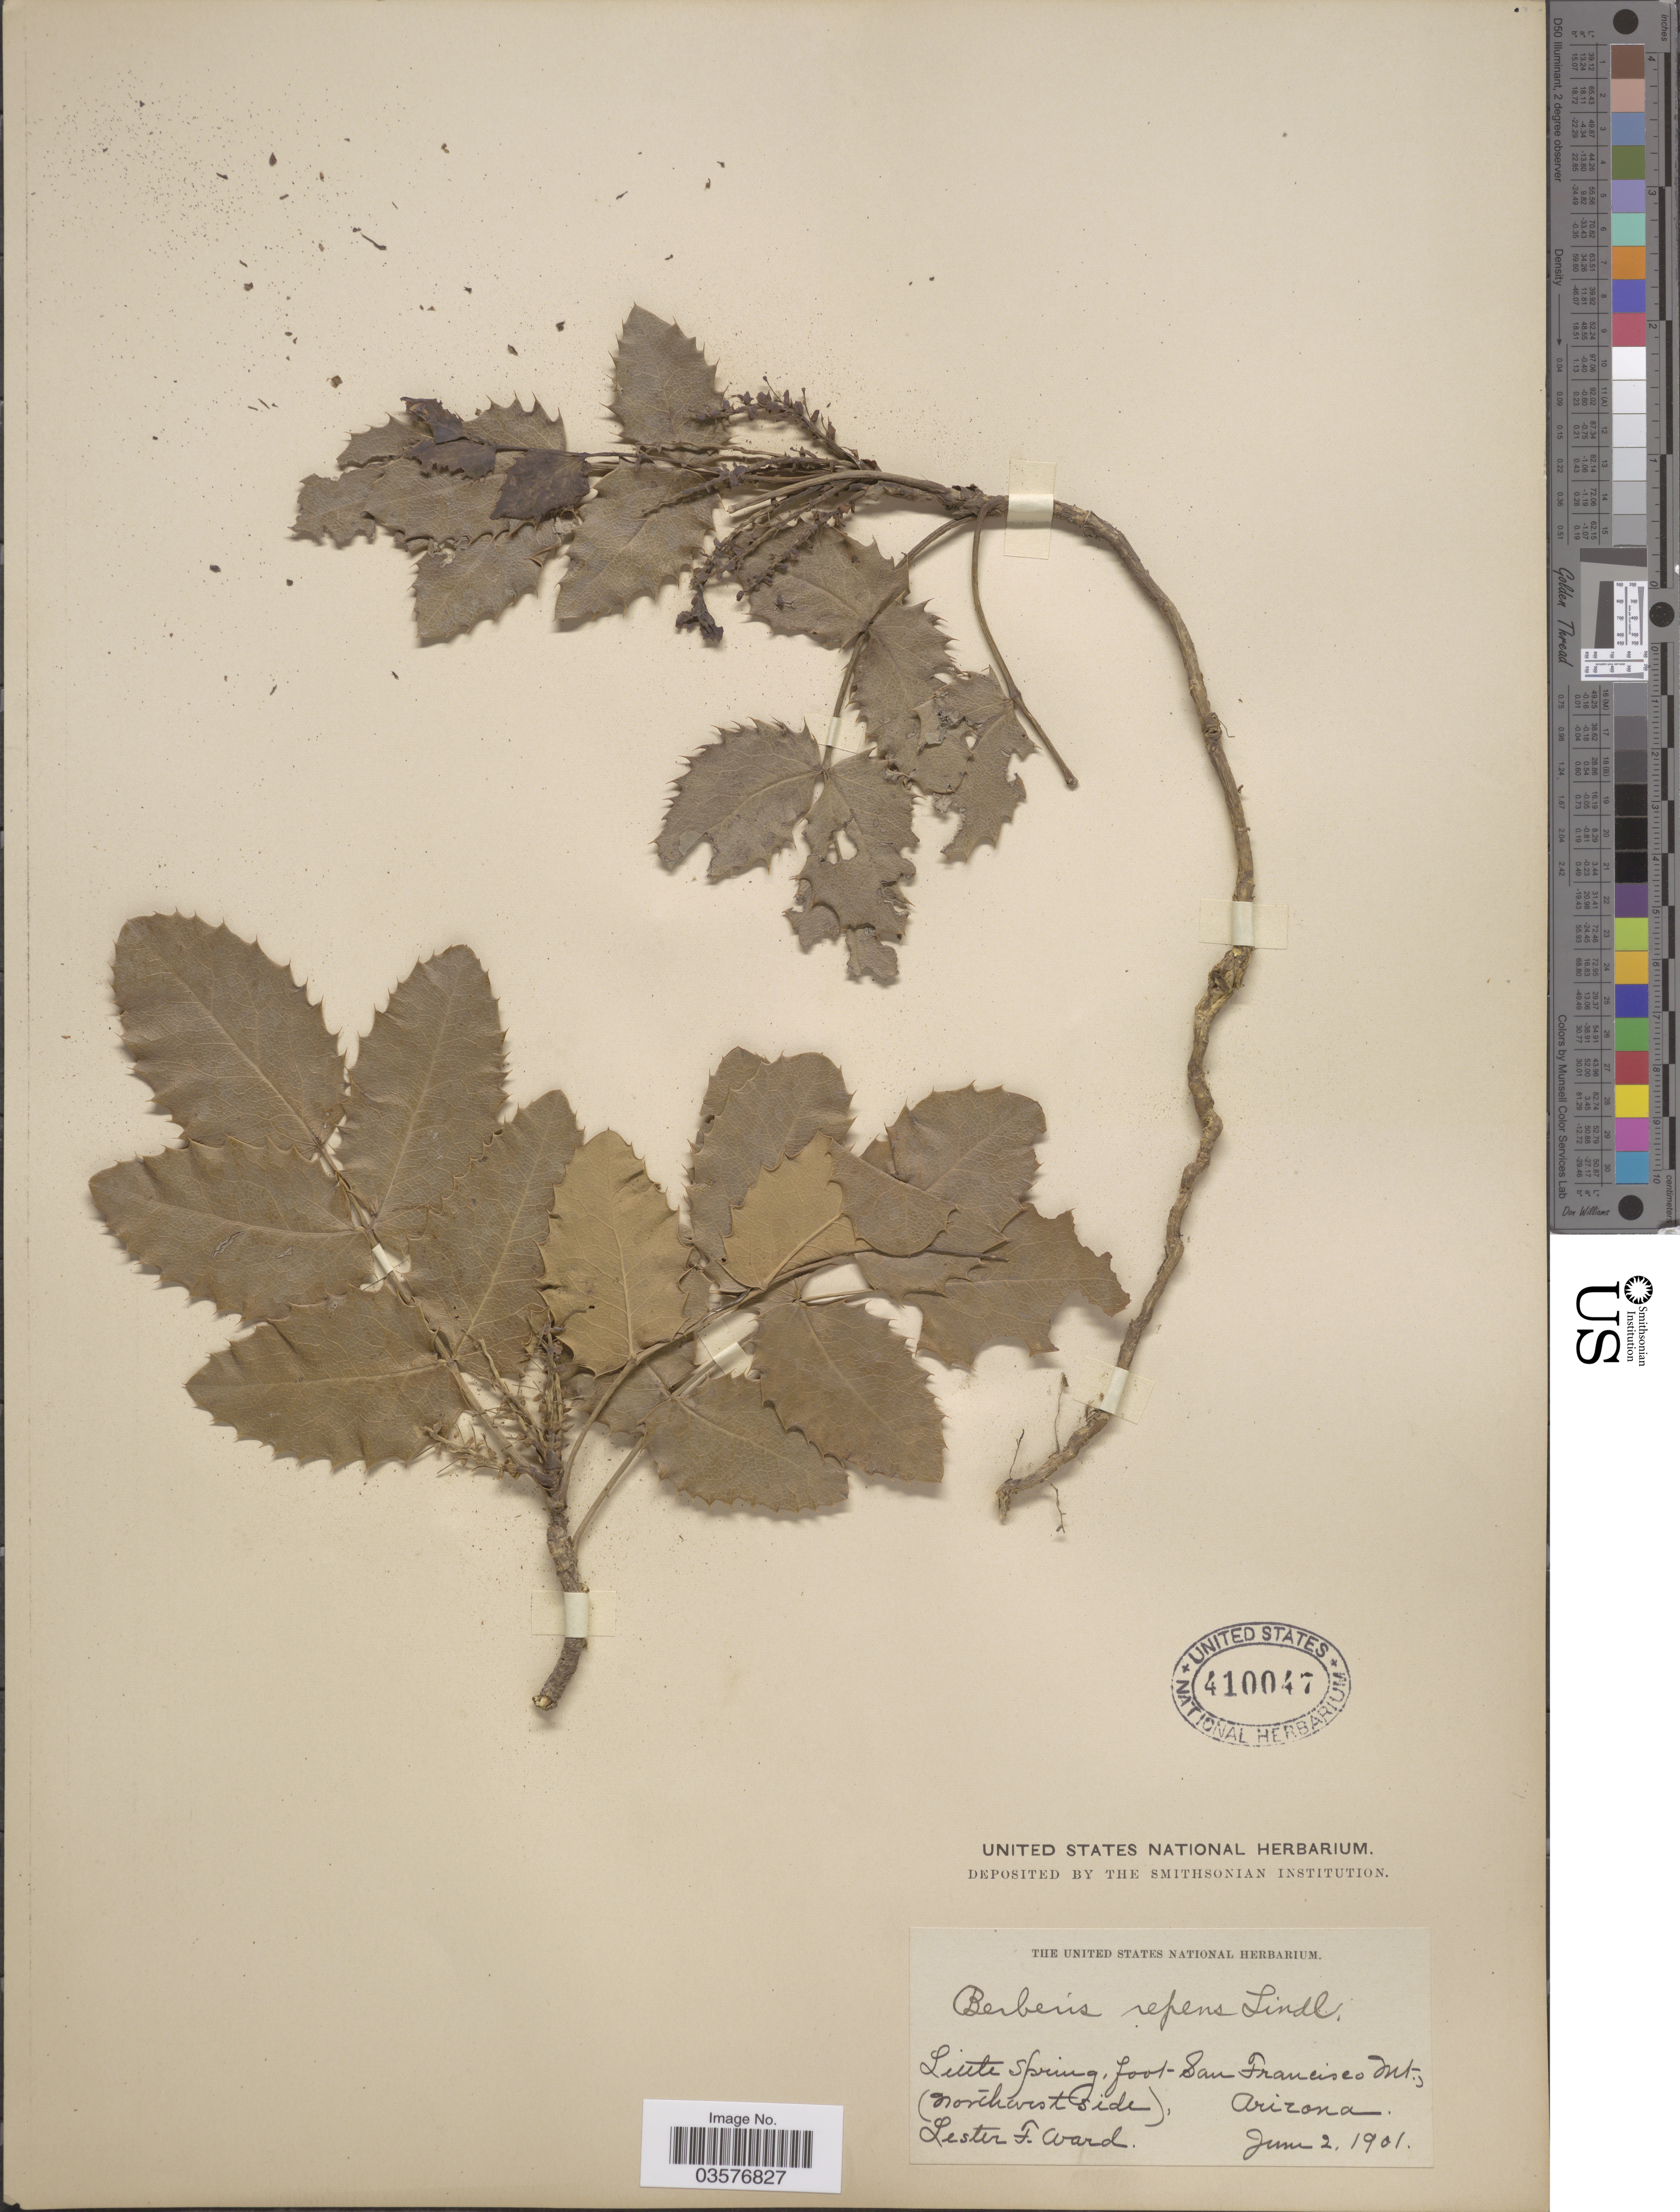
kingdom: Plantae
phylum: Tracheophyta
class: Magnoliopsida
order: Ranunculales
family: Berberidaceae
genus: Mahonia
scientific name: Mahonia repens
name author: (Lindl.) G. Don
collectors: L. F. Ward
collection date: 1901-06-02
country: United States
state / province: Arizona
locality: Little Spring, foot San Francisco Mt., (northwest side).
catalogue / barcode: US 410047